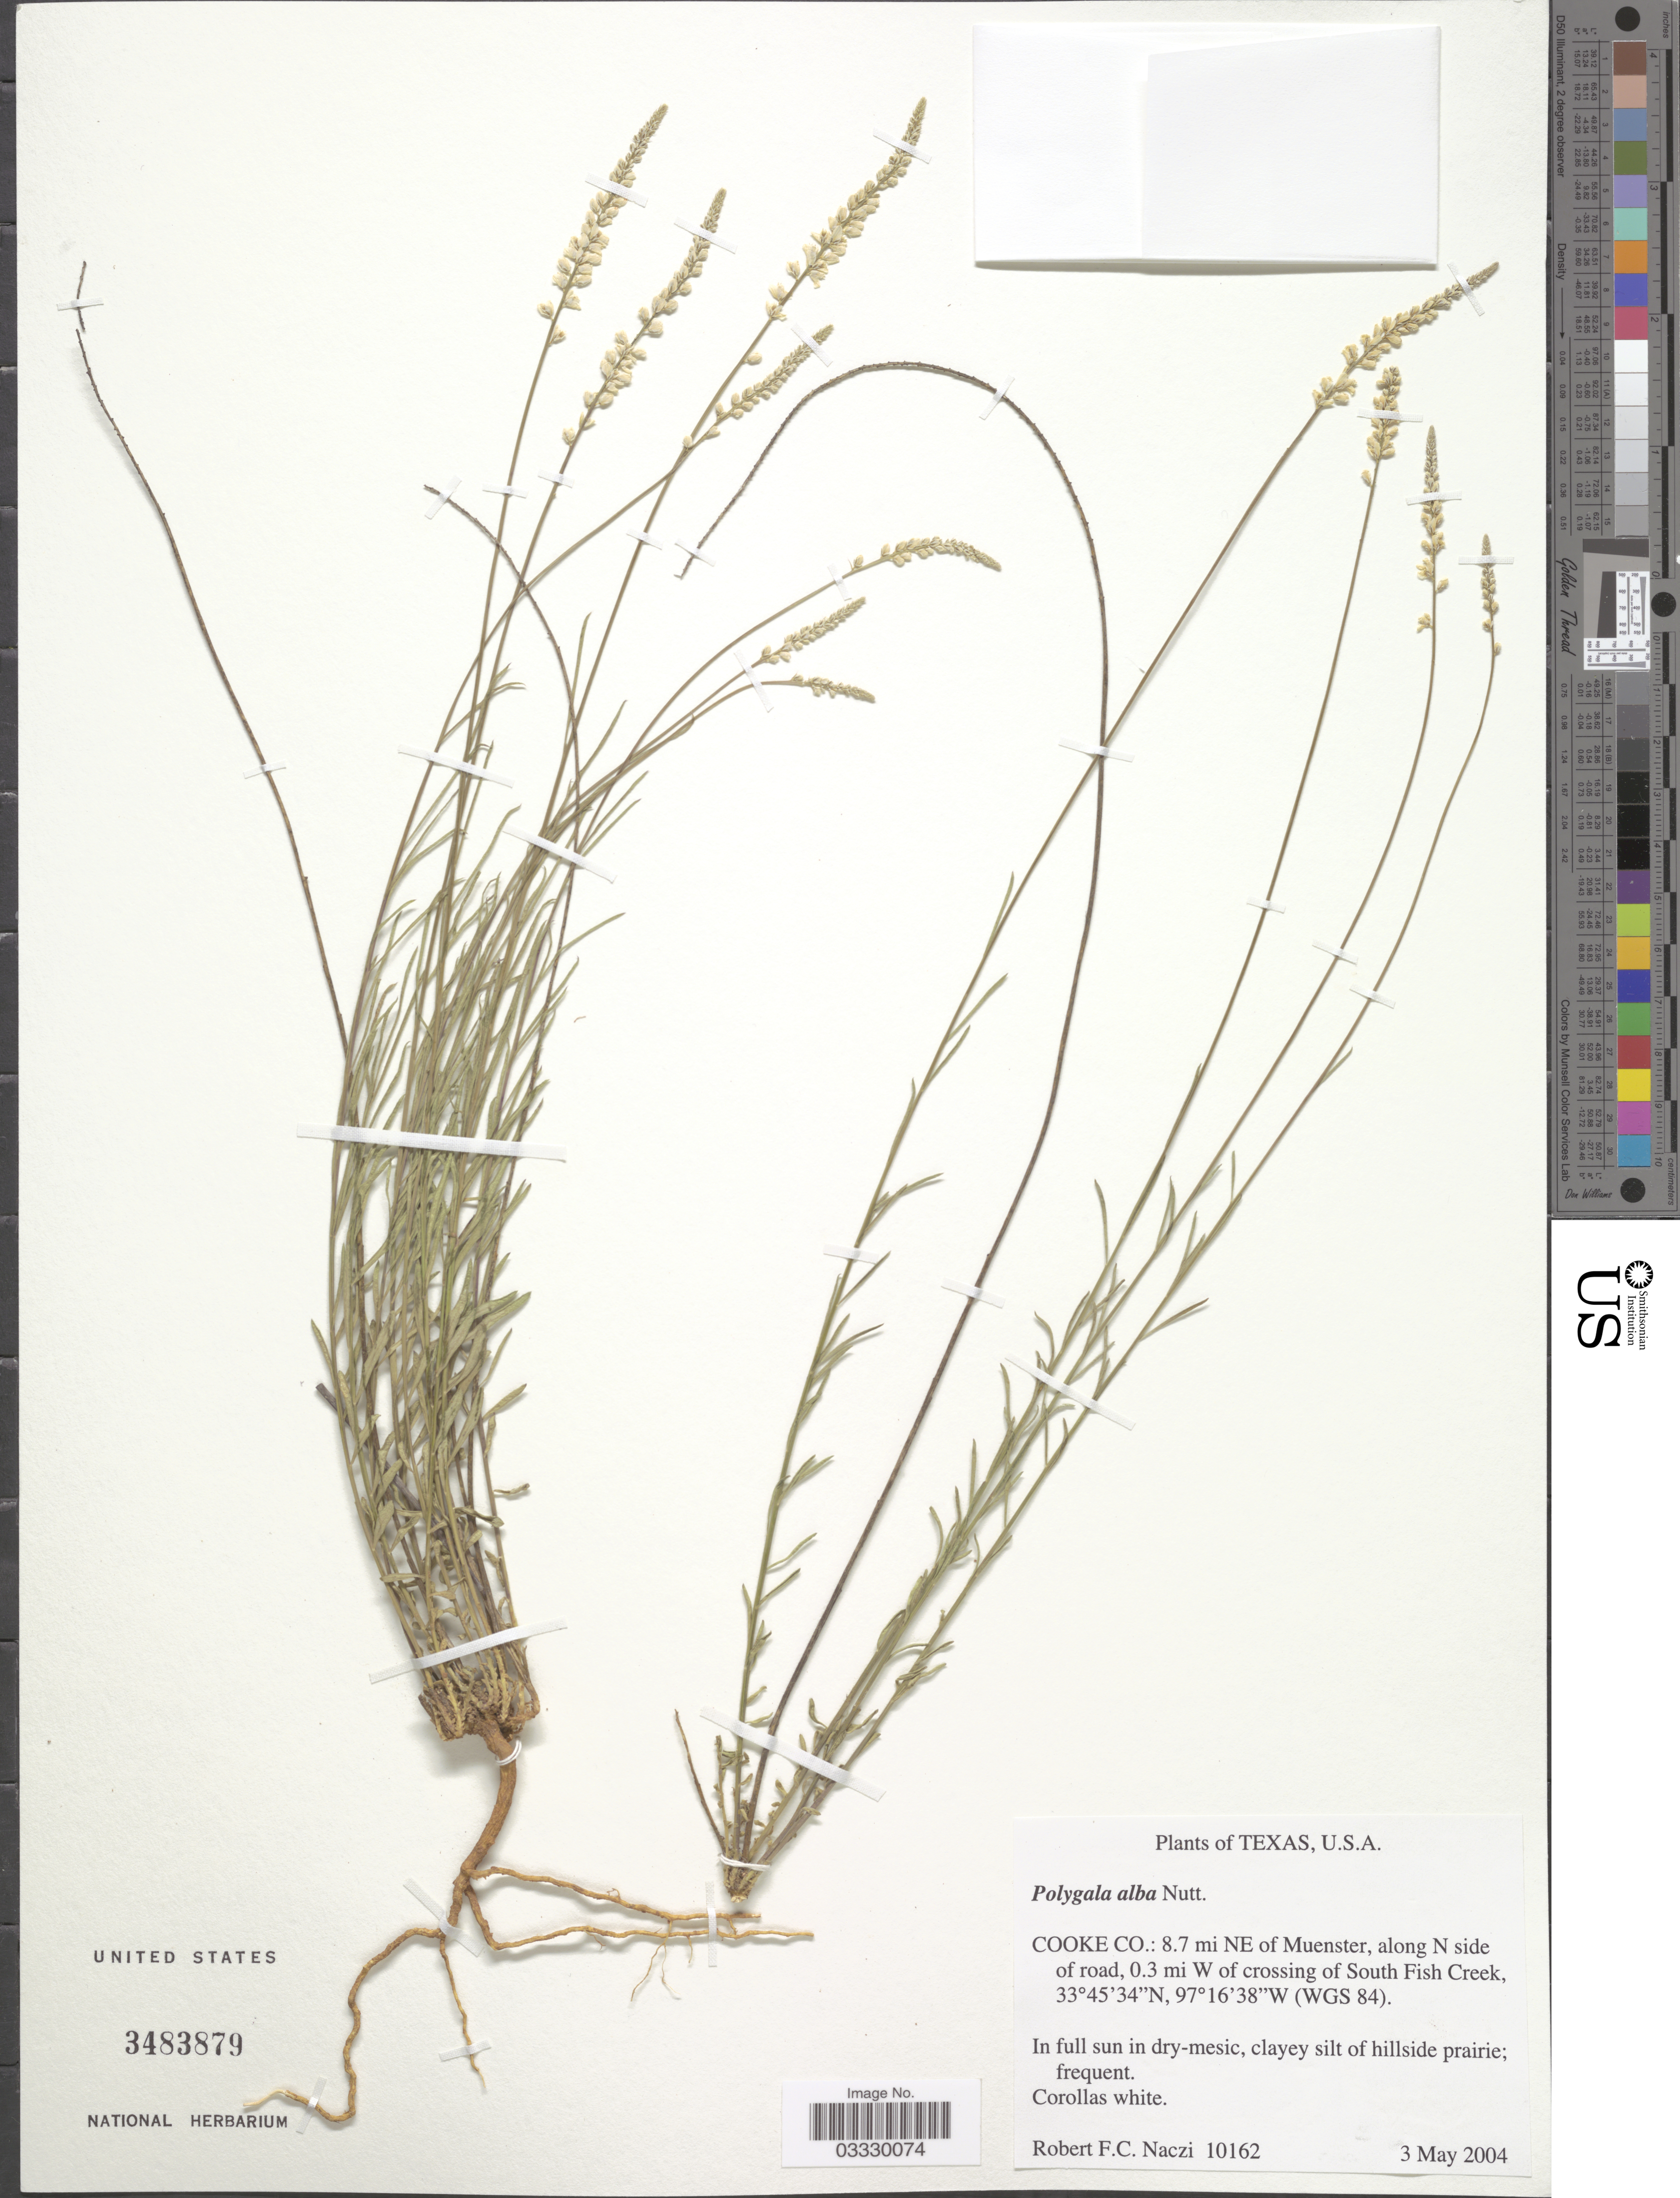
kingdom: Plantae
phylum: Tracheophyta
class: Magnoliopsida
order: Fabales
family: Polygalaceae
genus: Polygala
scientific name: Polygala alba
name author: Nutt.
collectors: R. F. C. Naczi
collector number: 10162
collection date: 2004-05-03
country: United States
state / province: Texas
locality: Cooke Co.: 8.7 mi NE of Muenster, along N side of road, 0.3 mi W of crossing of South Fish Creek, (WGS 84).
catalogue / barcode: US 3483879